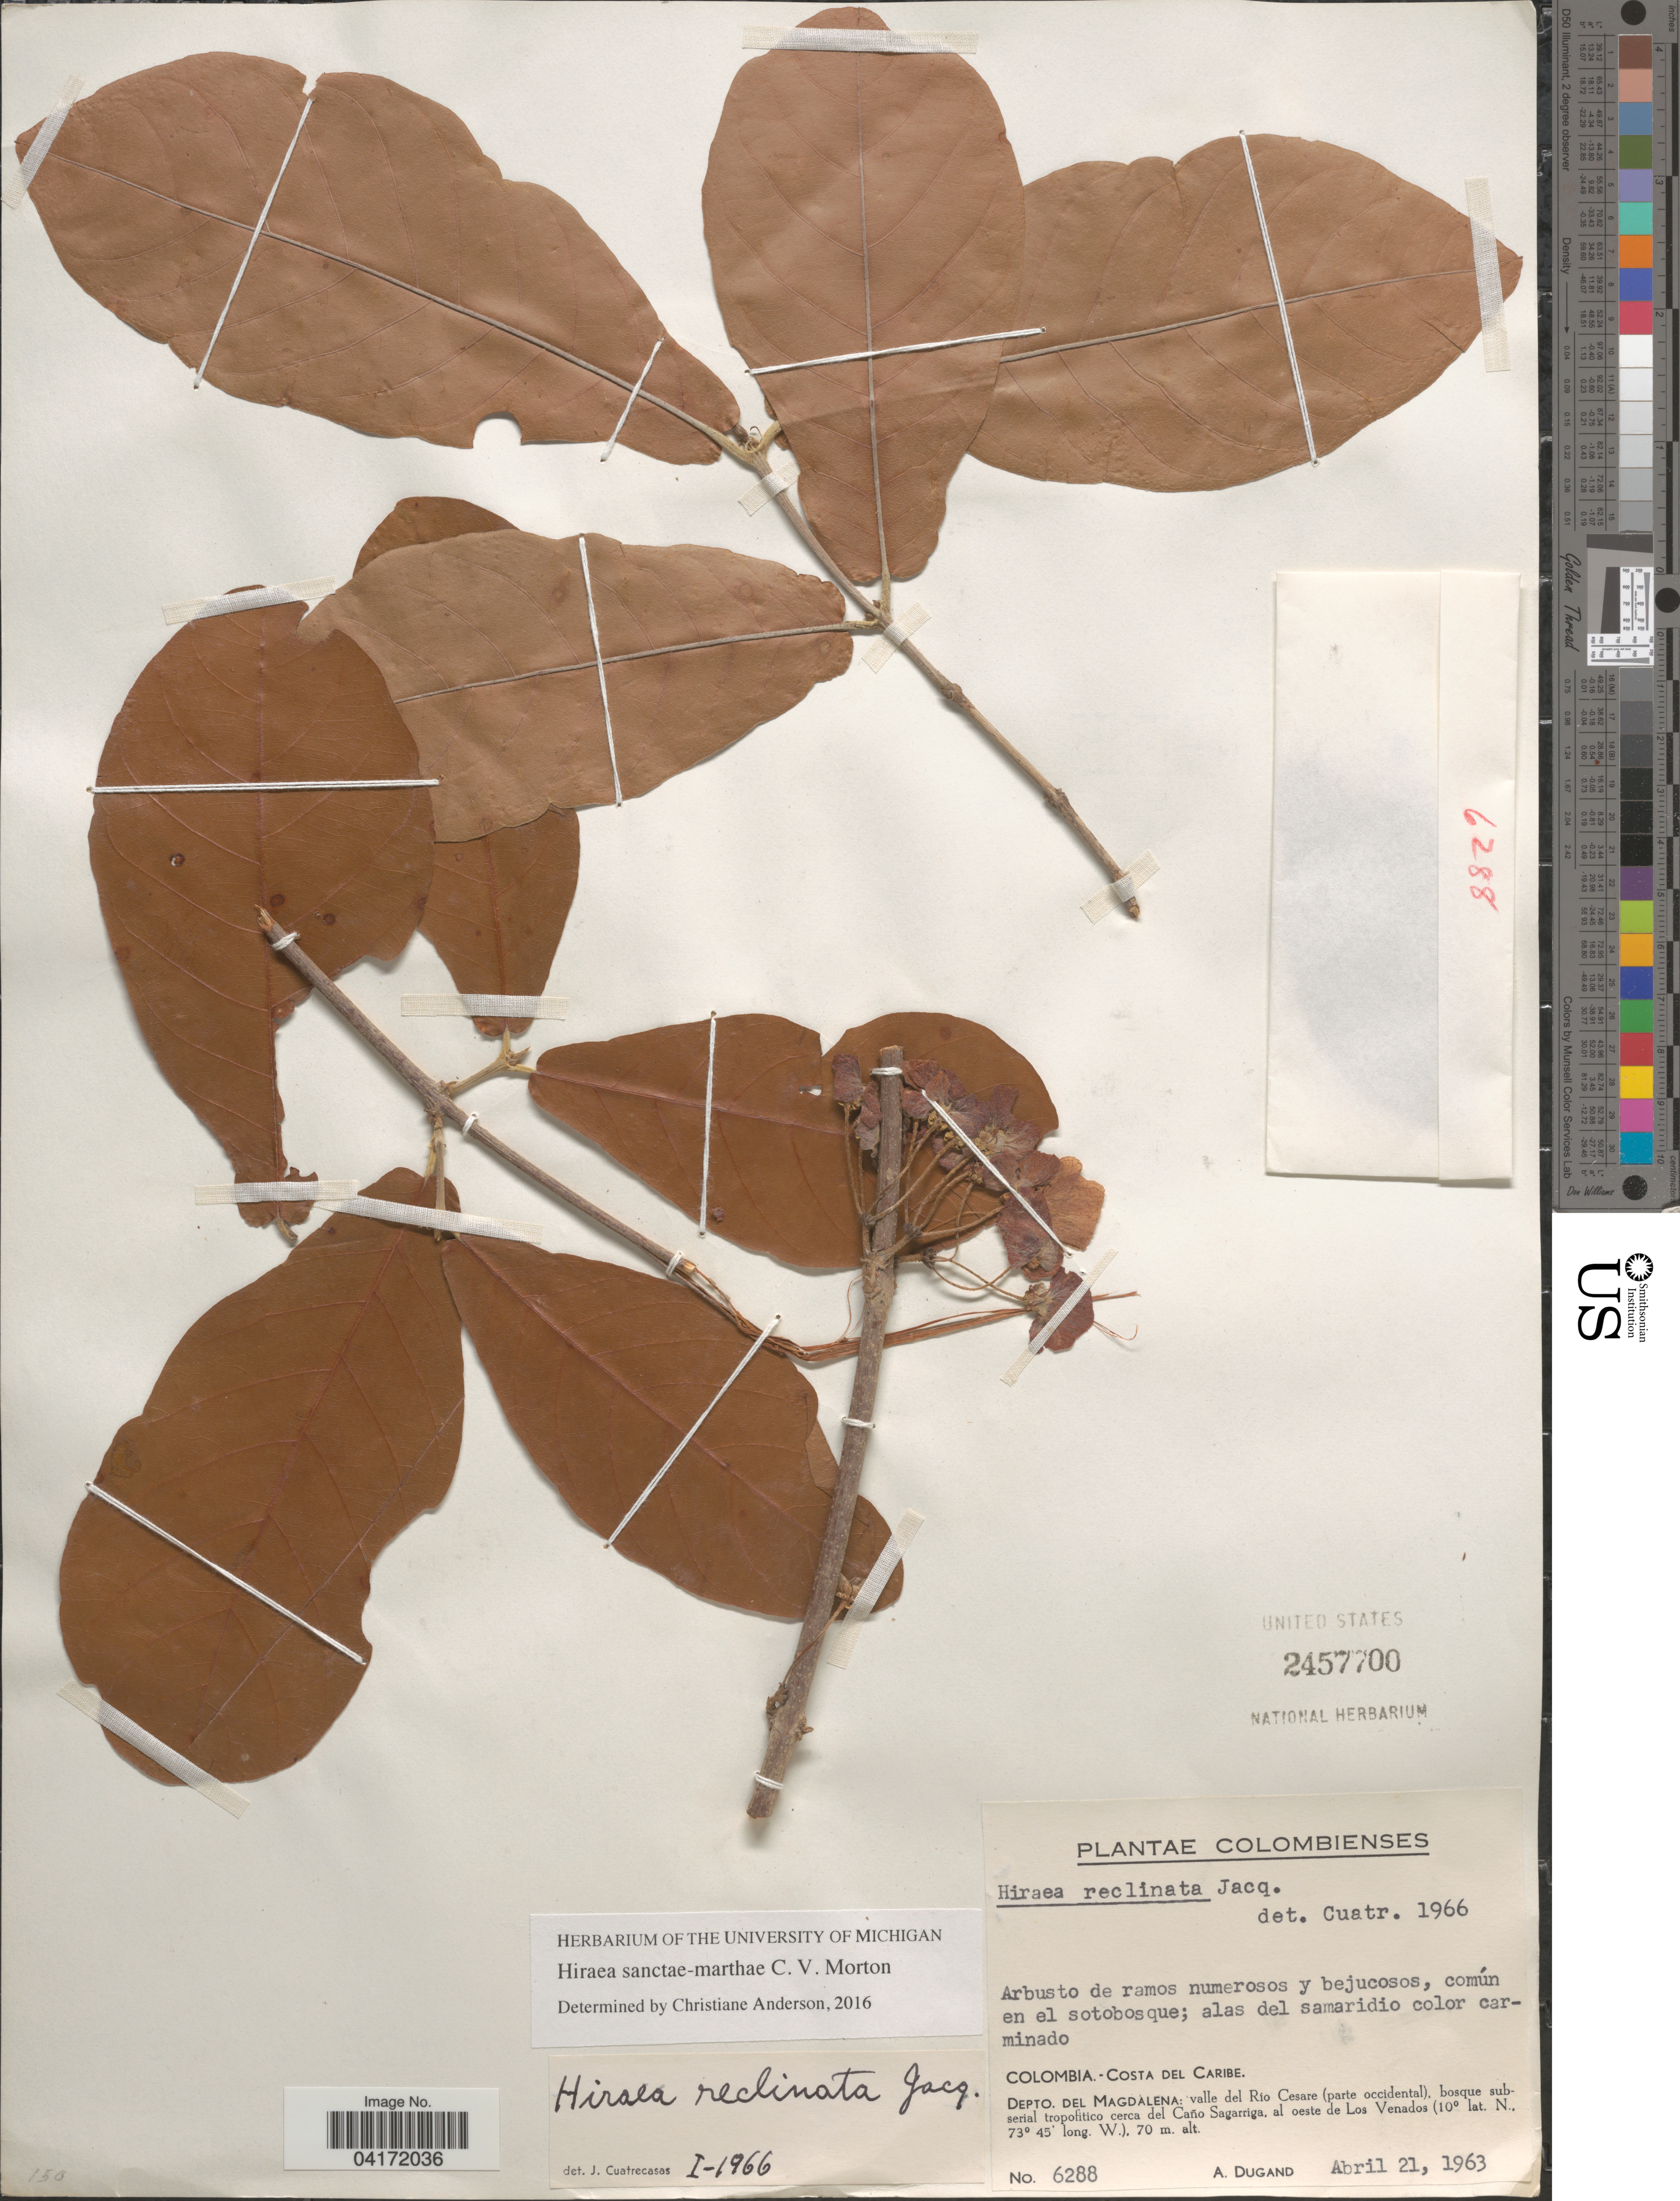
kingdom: Plantae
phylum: Tracheophyta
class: Magnoliopsida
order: Malpighiales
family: Malpighiaceae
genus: Hiraea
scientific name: Hiraea sanctae-marthae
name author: C.V. Morton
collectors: A. Dugand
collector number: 6288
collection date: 1963-04-21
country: Colombia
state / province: Magdalena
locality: Costa del Caribe. Depto. del Magdalena: valle del Río Cesare (parte occidental), bosque subserial tropofitico cerca del Caño Sagarriga, al oeste de Los Venados.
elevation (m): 70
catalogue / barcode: US 2457700